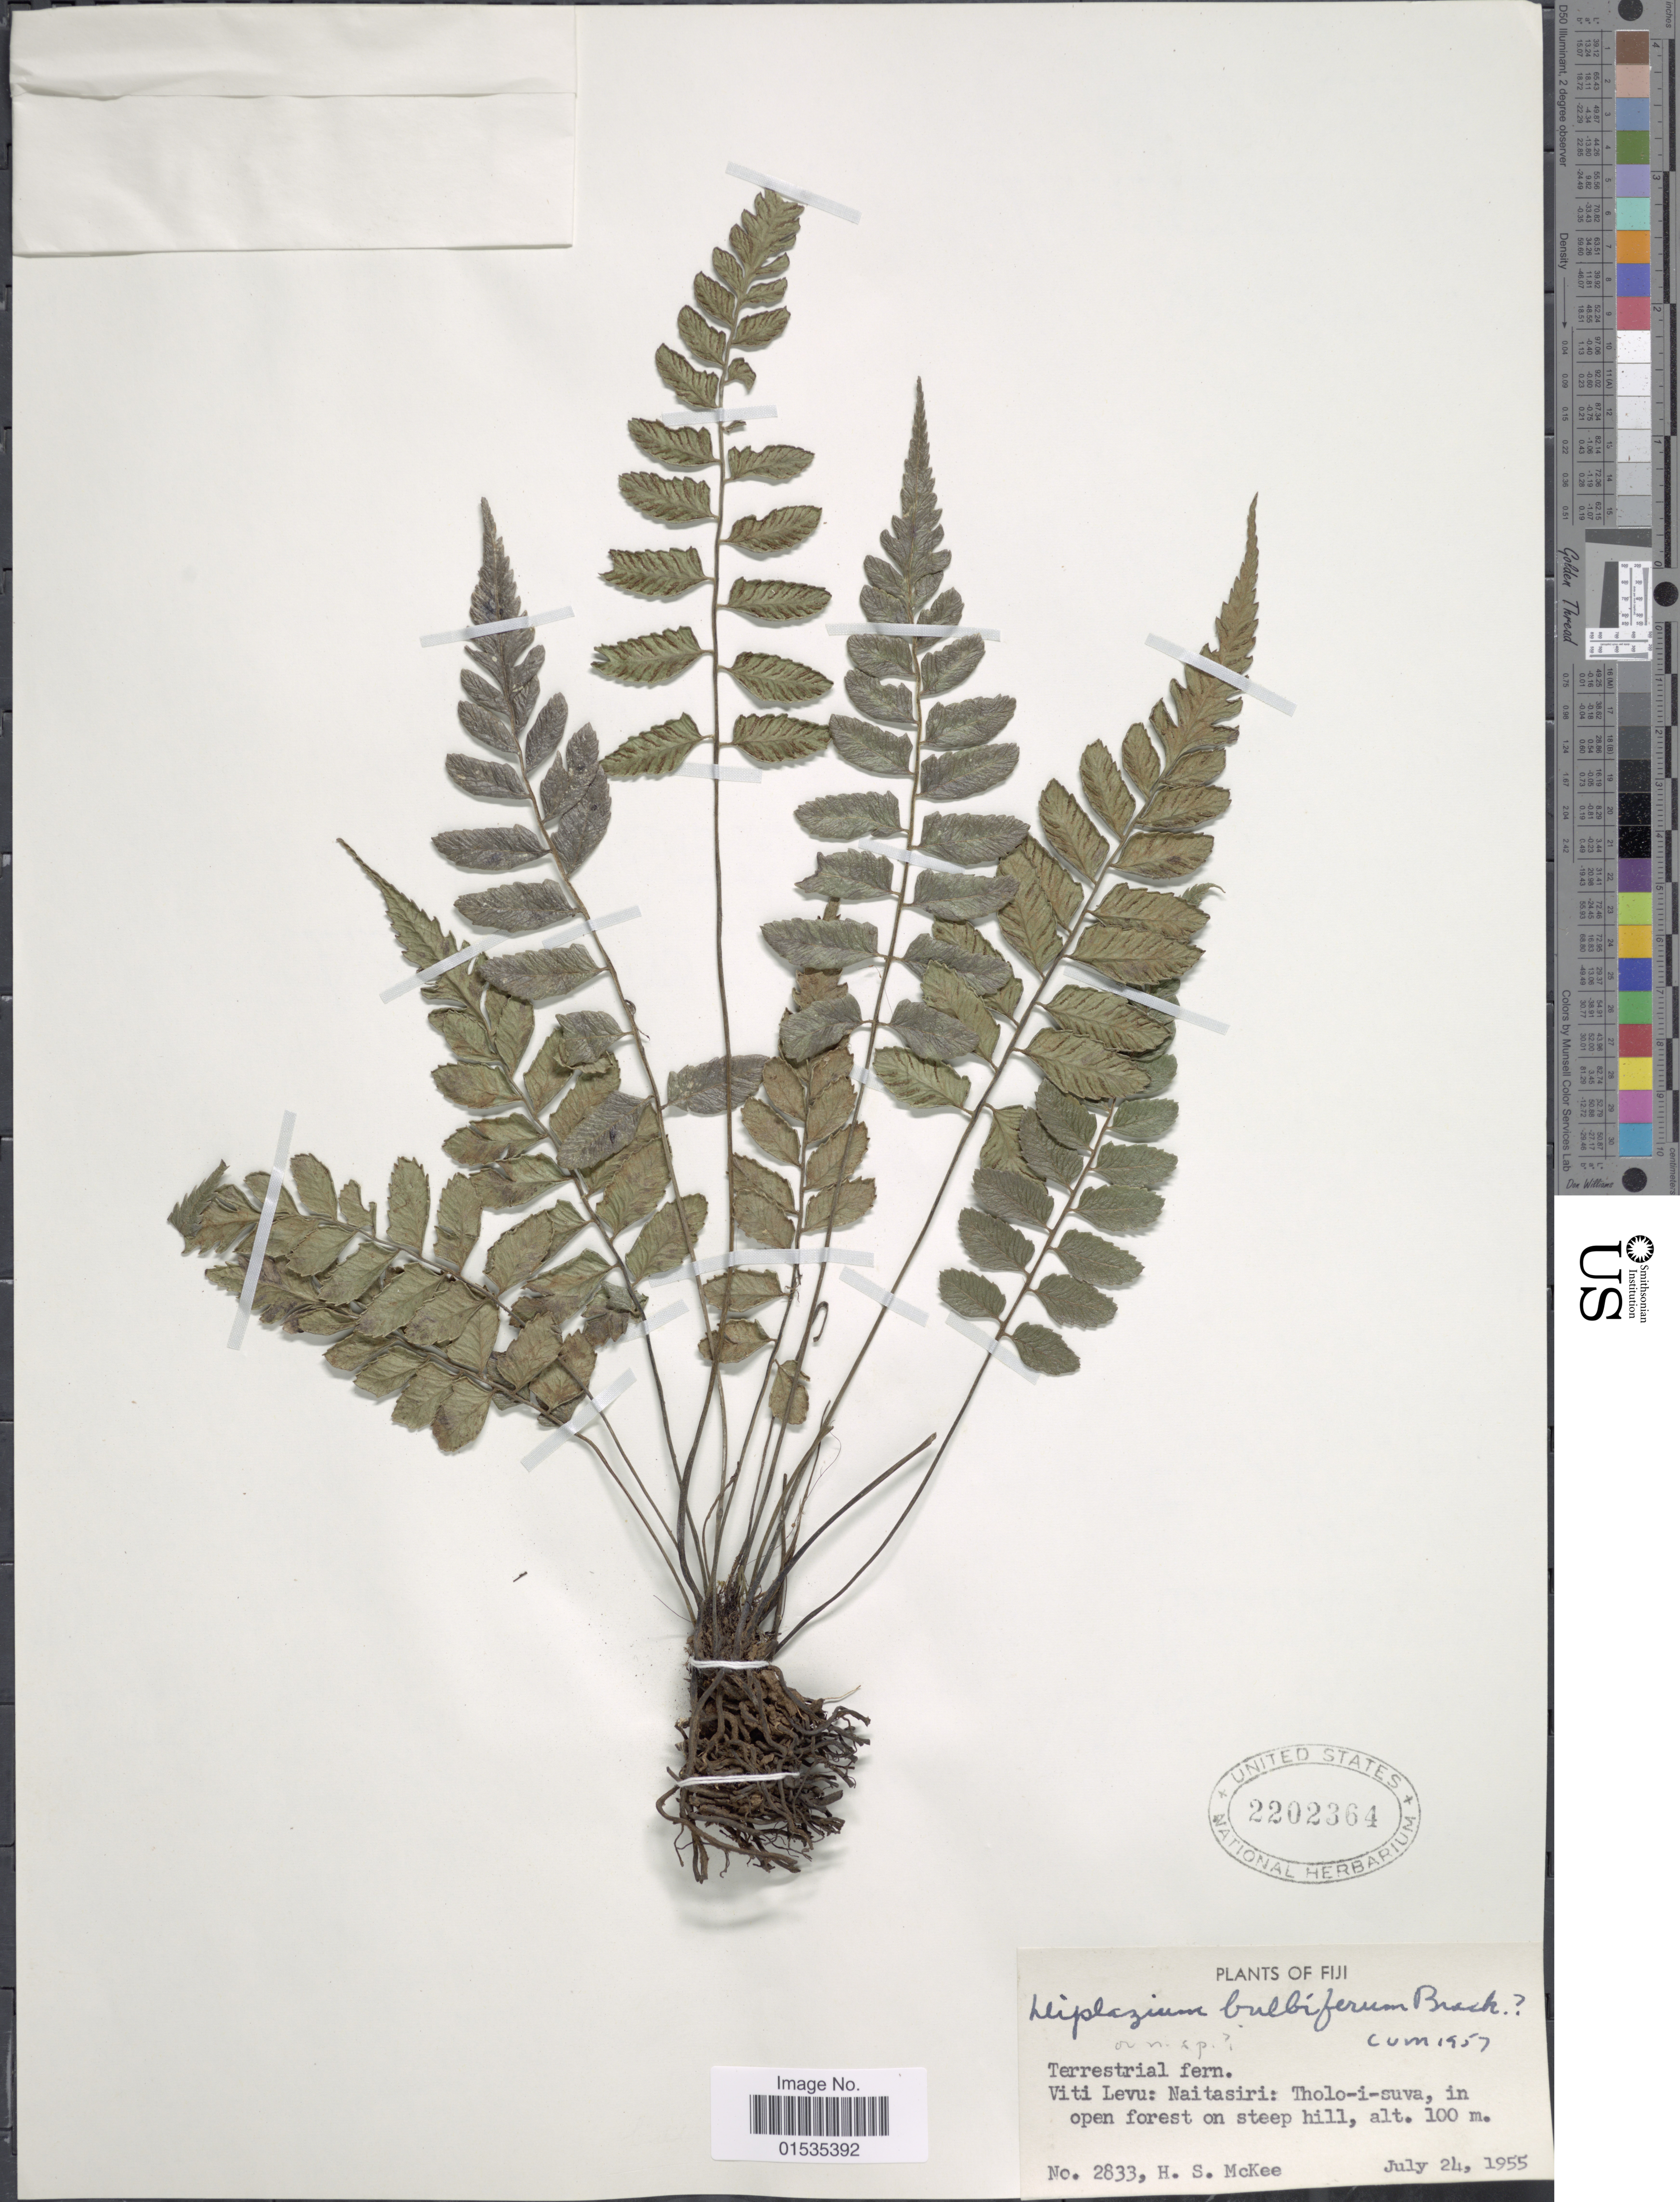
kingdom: Plantae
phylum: Tracheophyta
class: Polypodiopsida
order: Polypodiales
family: Athyriaceae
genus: Diplazium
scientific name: Diplazium bulbiferum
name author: Brack. in Wilkes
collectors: H. S. McKee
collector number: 2833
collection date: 1955-07-24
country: Fiji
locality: Viti Levy: Naitasiri: Tholo-I-suva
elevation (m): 100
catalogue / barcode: US 2202364